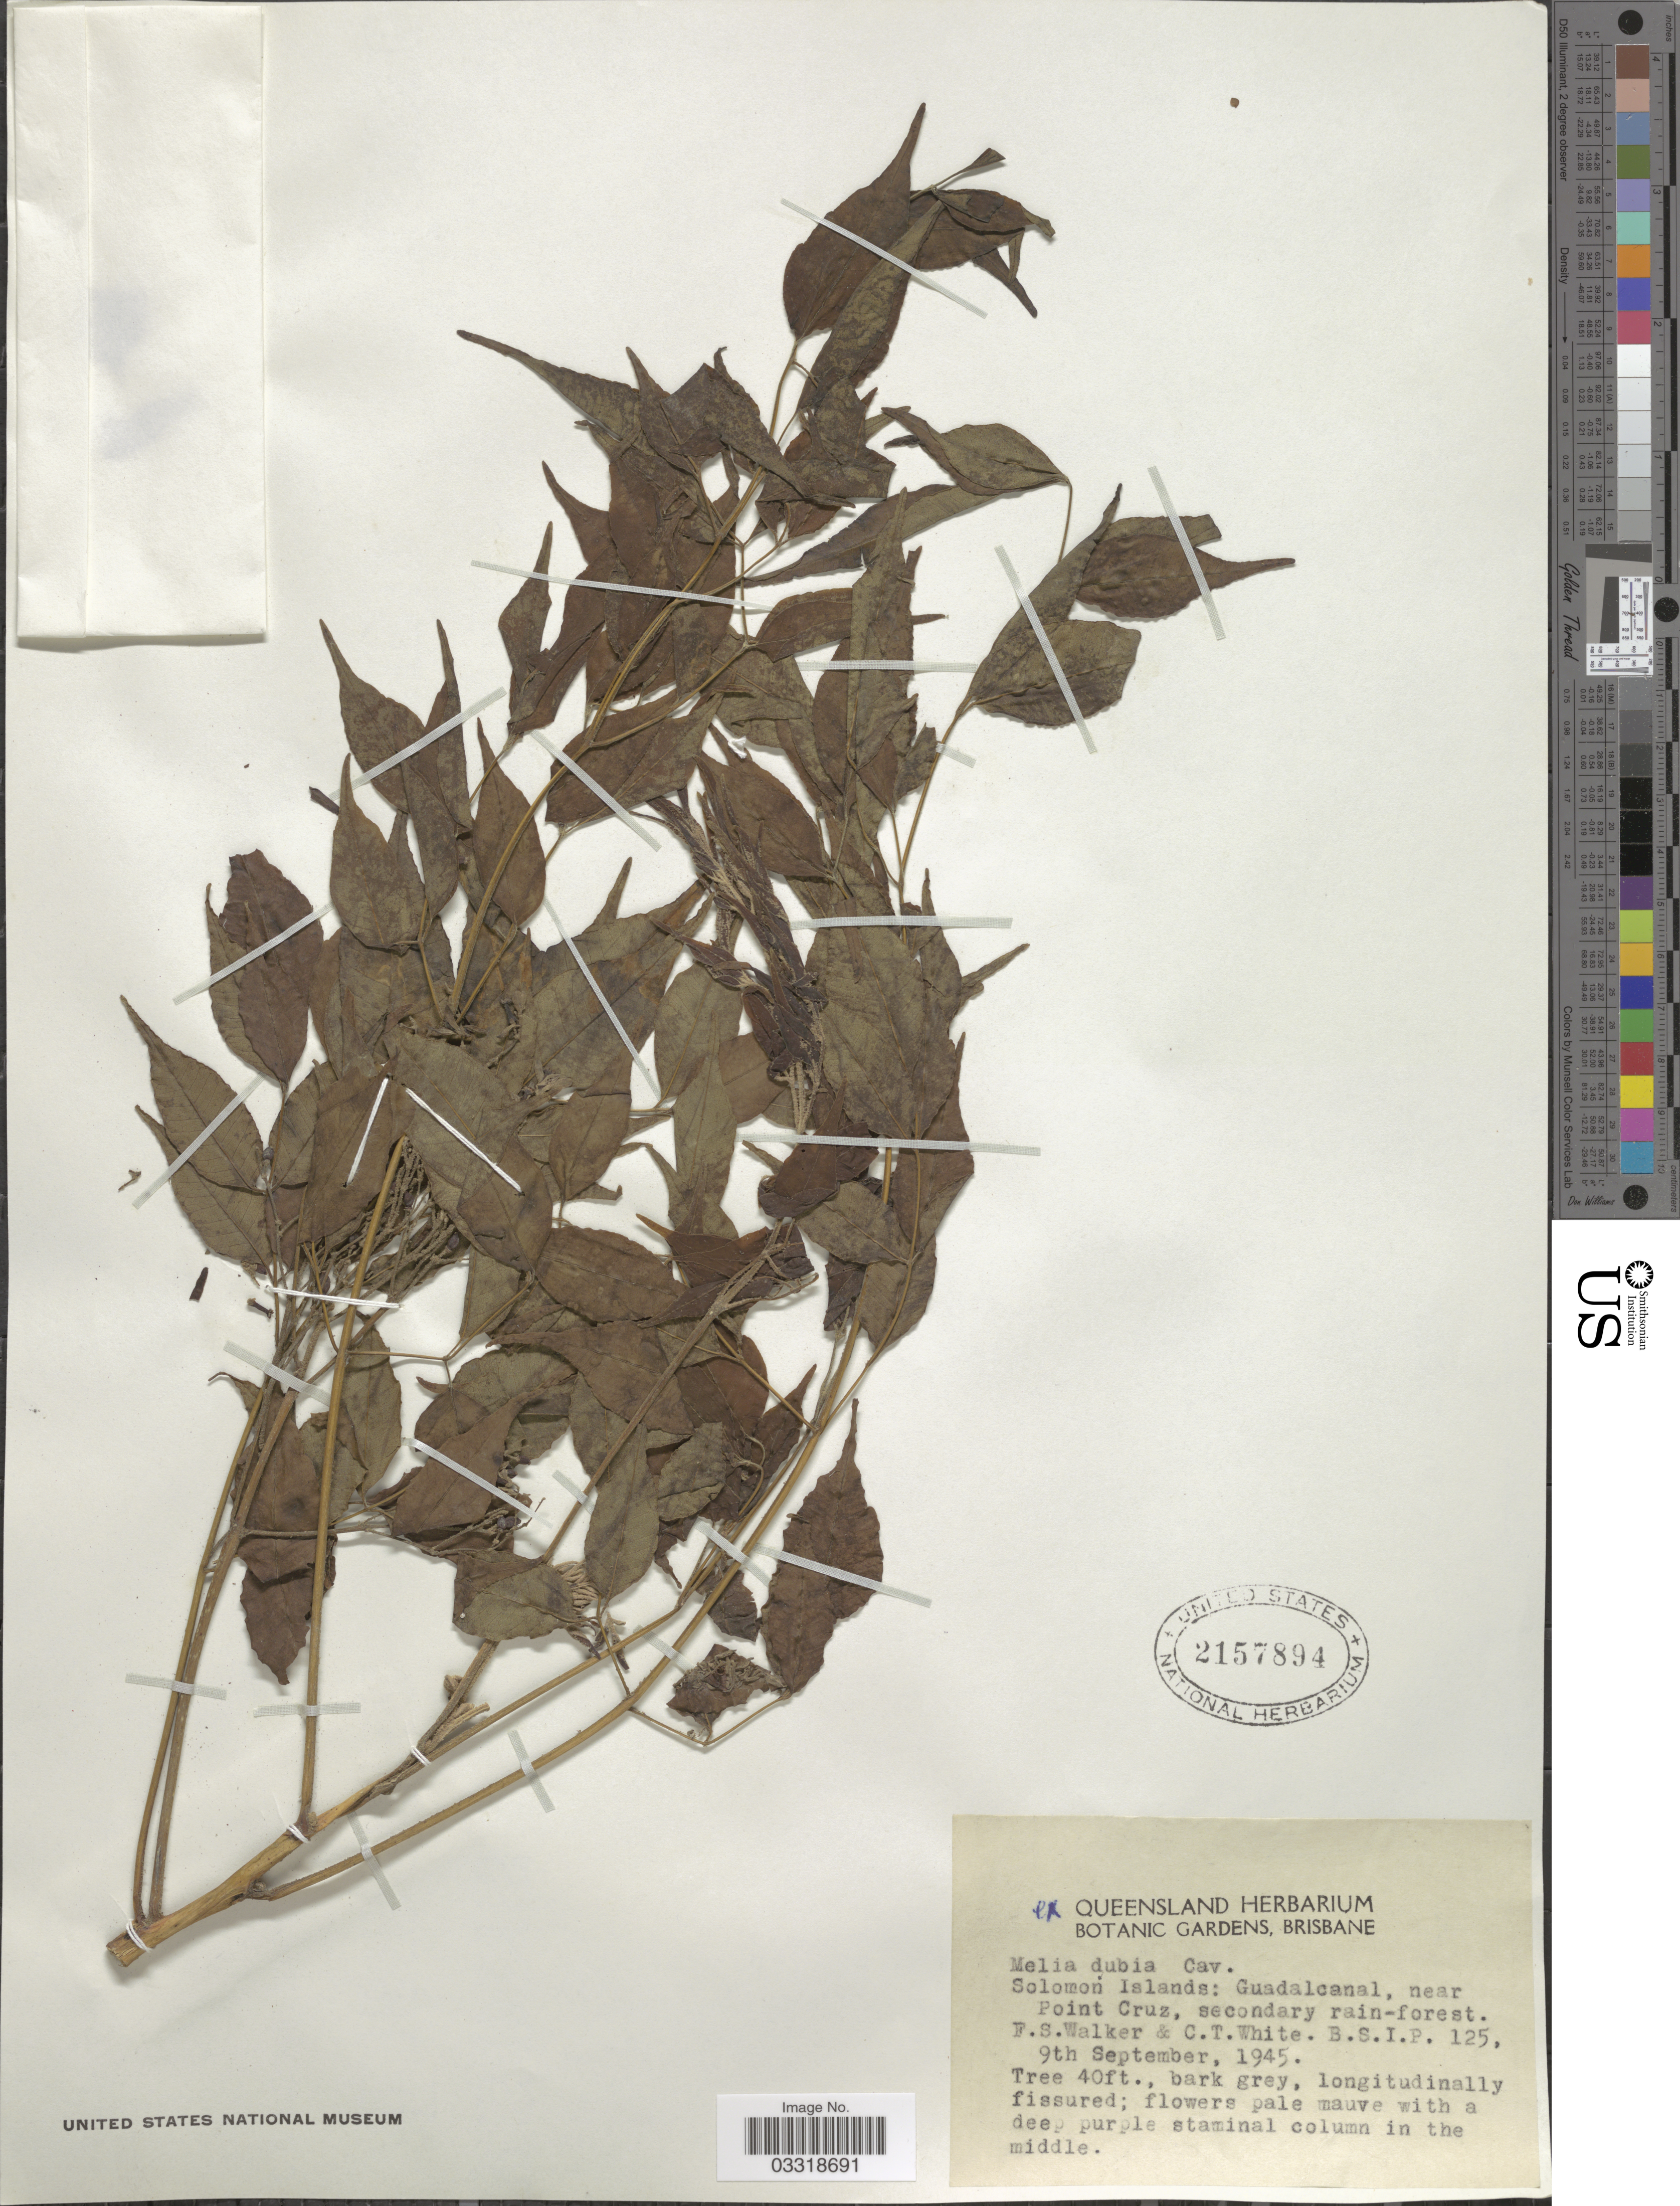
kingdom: Plantae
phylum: Tracheophyta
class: Magnoliopsida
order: Sapindales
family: Meliaceae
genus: Melia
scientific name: Melia dubia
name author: Cav.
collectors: F. Walker & C. T. White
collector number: B.S.I.P. 125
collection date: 1945-09-09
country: Solomon Islands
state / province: Solomon Islands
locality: Guadalcanal, near Point Cruz, secondary rain-forest.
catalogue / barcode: US 2157894